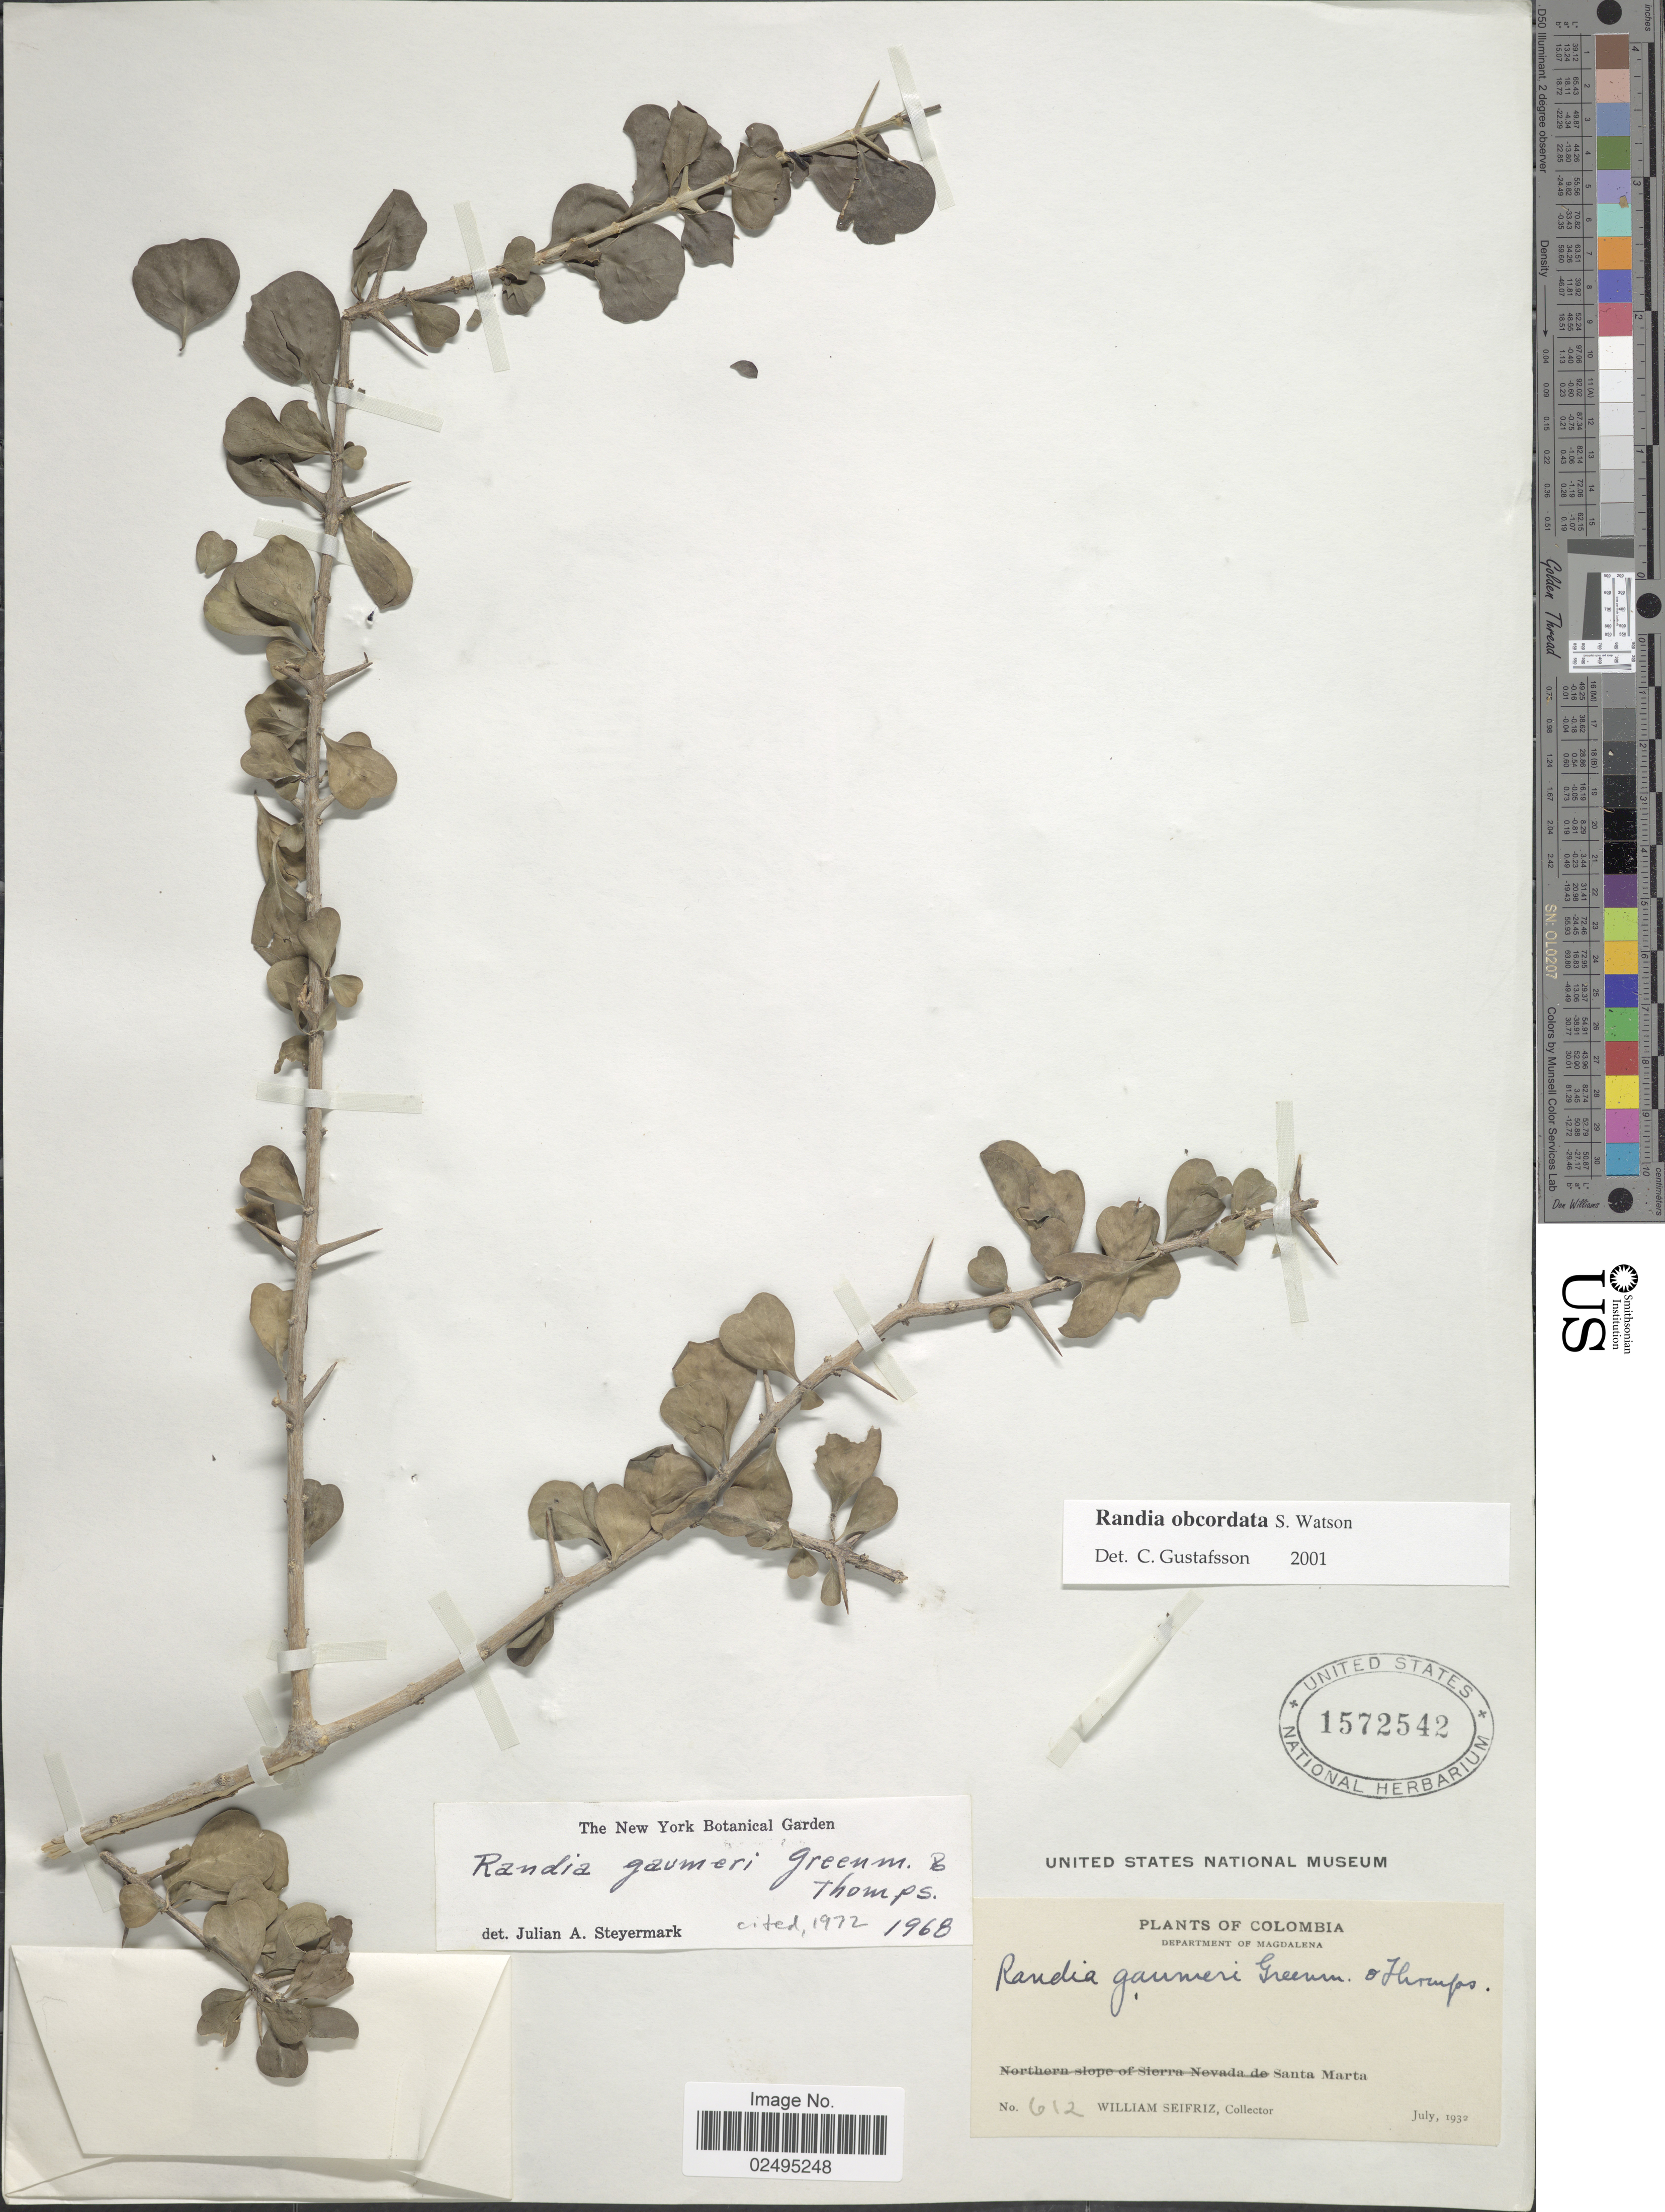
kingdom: Plantae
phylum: Tracheophyta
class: Magnoliopsida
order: Gentianales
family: Rubiaceae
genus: Randia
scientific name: Randia obcordata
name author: S. Watson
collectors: W. Seifriz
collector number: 612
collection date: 1932-07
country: Colombia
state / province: Magdalena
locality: Department of Magdalena, Santa Marta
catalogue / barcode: US 1572542